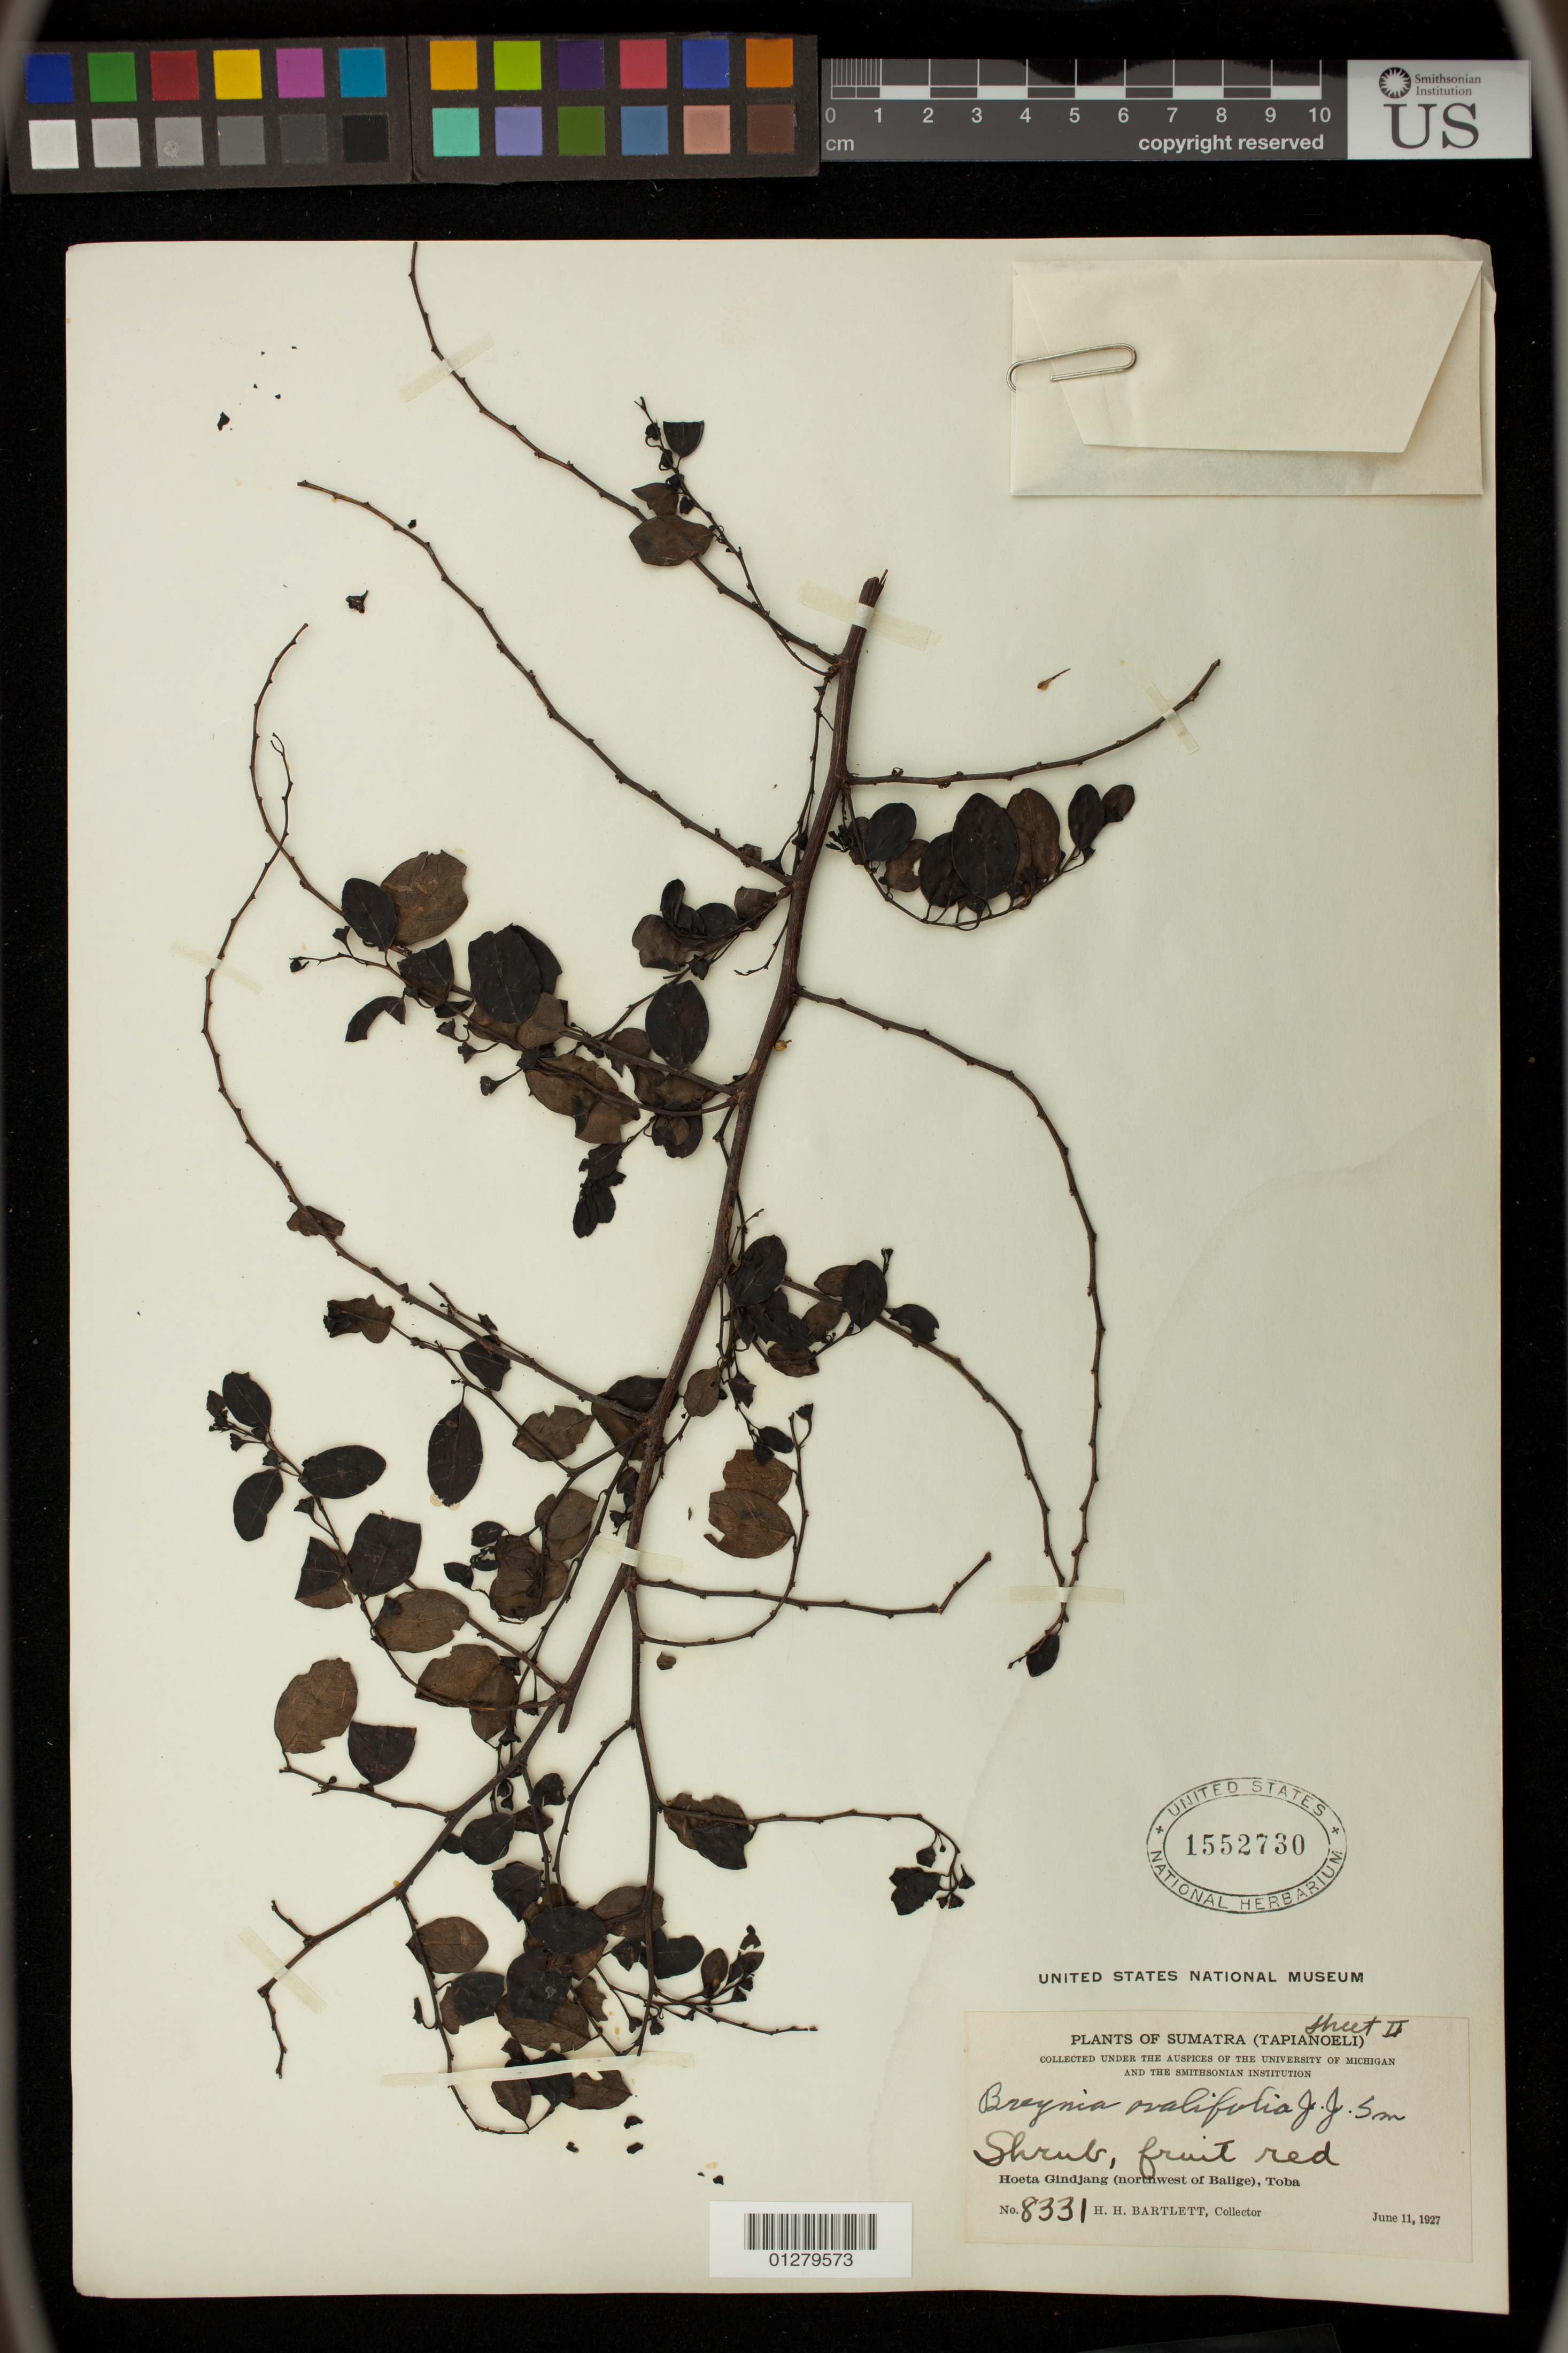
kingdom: Plantae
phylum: Tracheophyta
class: Magnoliopsida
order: Malpighiales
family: Phyllanthaceae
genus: Breynia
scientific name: Breynia vestita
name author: Warb.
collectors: H. H. Bartlett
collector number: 8331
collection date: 1927-06-11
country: Indonesia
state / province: Sumatra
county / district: Sumatera Utara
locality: Sumatra, Tapianoeli: Hoeta Gindjang (northwest of Balige), Toba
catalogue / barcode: US 1552730